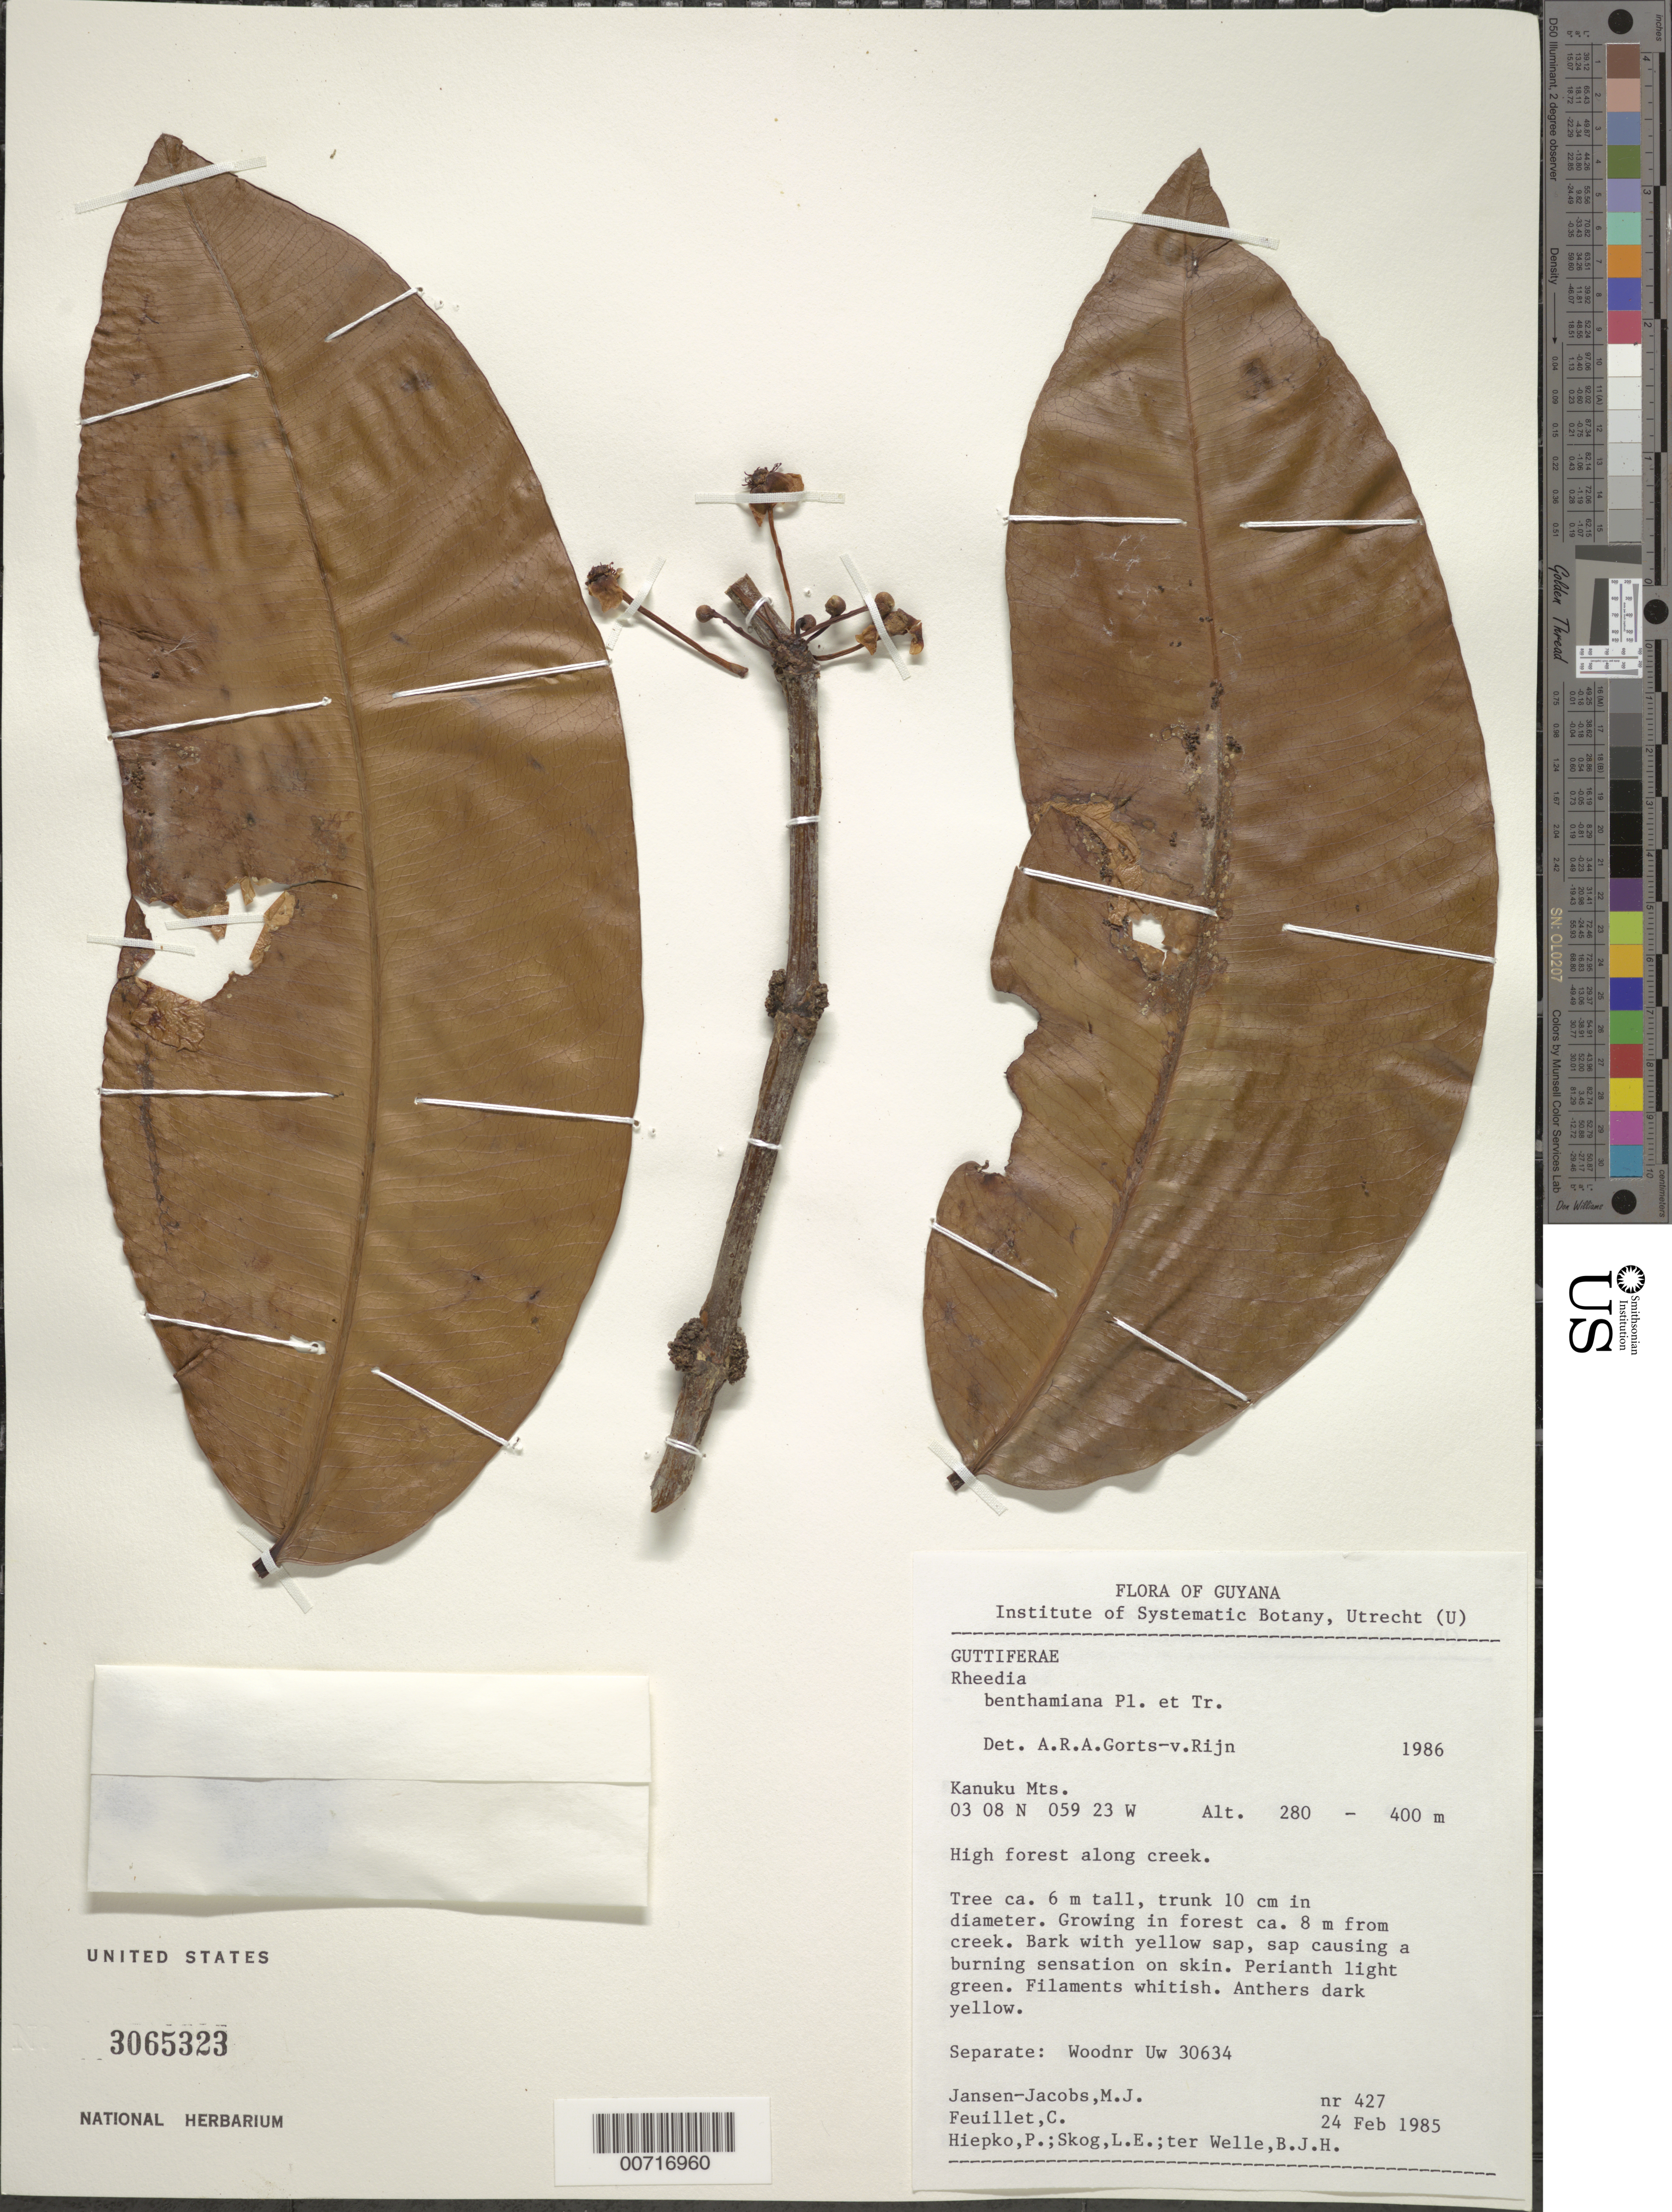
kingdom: Plantae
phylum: Tracheophyta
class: Magnoliopsida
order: Malpighiales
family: Clusiaceae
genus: Garcinia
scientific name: Garcinia benthamiana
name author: (Planch. & Triana) Pipoly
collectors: M. J. Jansen-Jacobs, C. Feuillet, P. H. Hiepko, L. E. Skog & B. Welle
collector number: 427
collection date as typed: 24-Feb-85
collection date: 1985-02-24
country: Guyana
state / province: U. Takutu-U. Essequibo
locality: Kanuku Mts.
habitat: High forest along creek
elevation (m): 280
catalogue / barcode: US 3065323